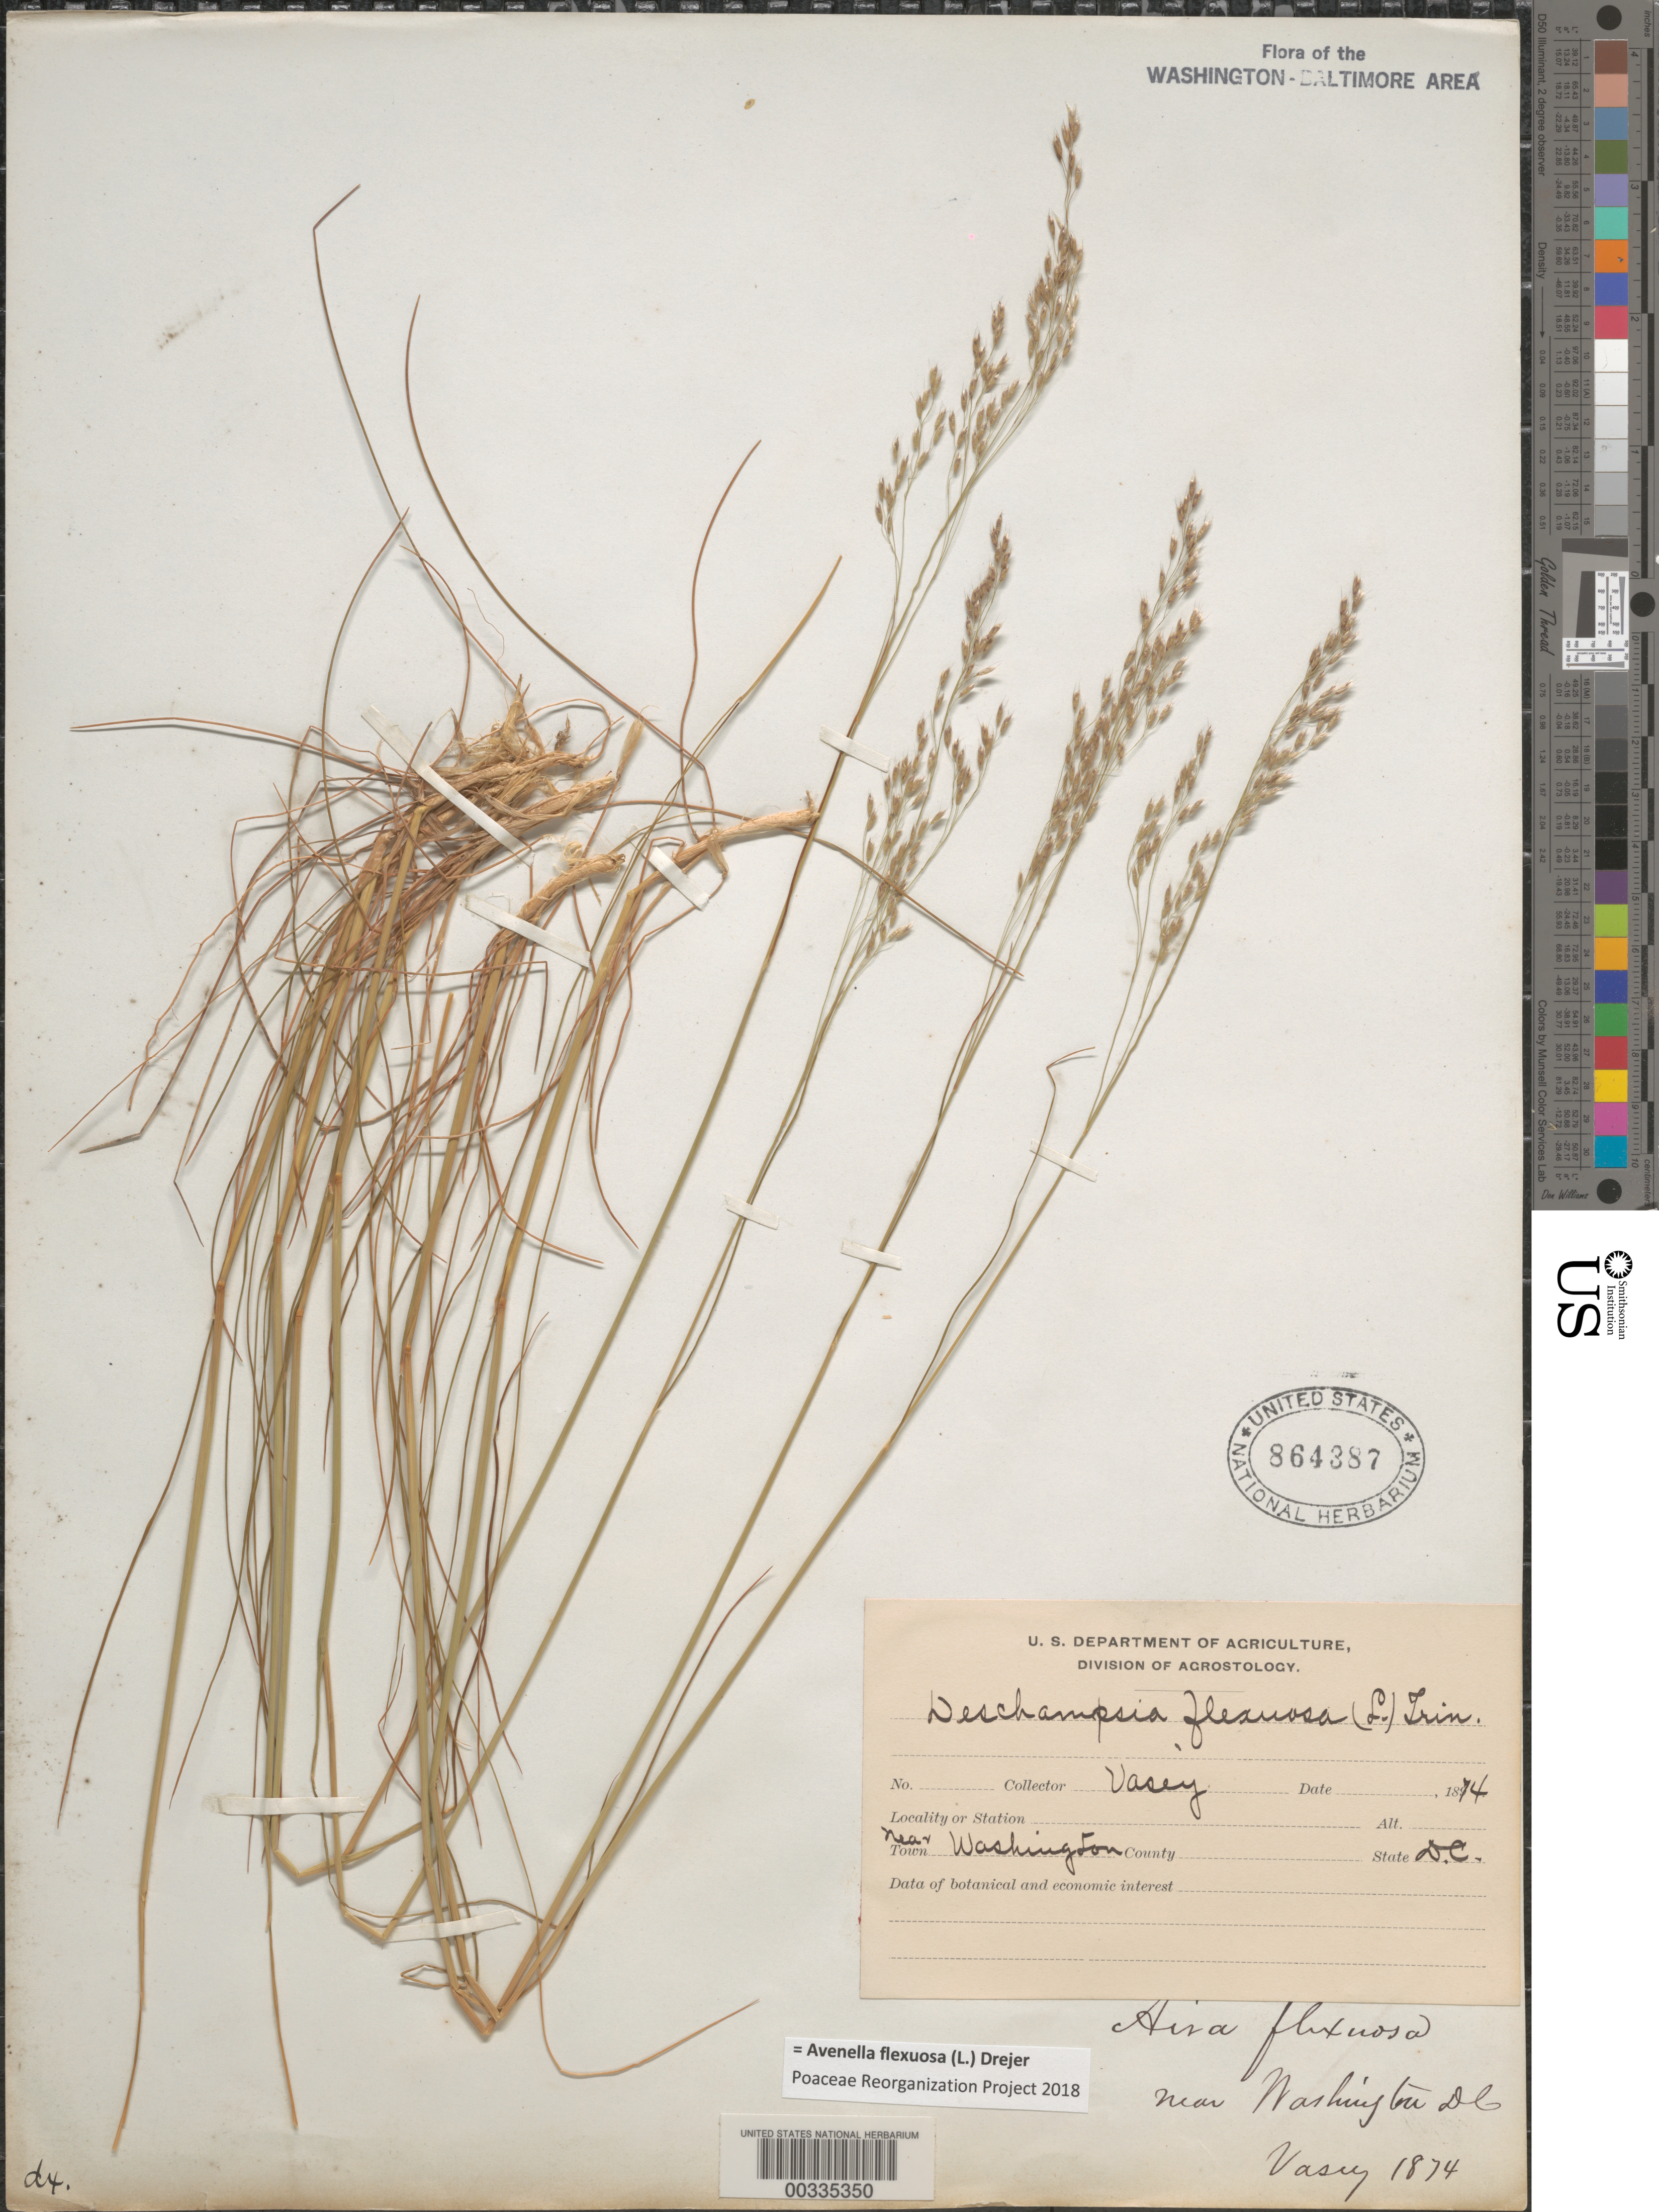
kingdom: Plantae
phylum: Tracheophyta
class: Liliopsida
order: Poales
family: Poaceae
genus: Avenella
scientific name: Avenella flexuosa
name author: (L.) Drejer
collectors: G. Vasey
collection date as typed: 1874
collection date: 1874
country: United States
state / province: District of Columbia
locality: Washington DC and vicinity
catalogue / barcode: US 864387